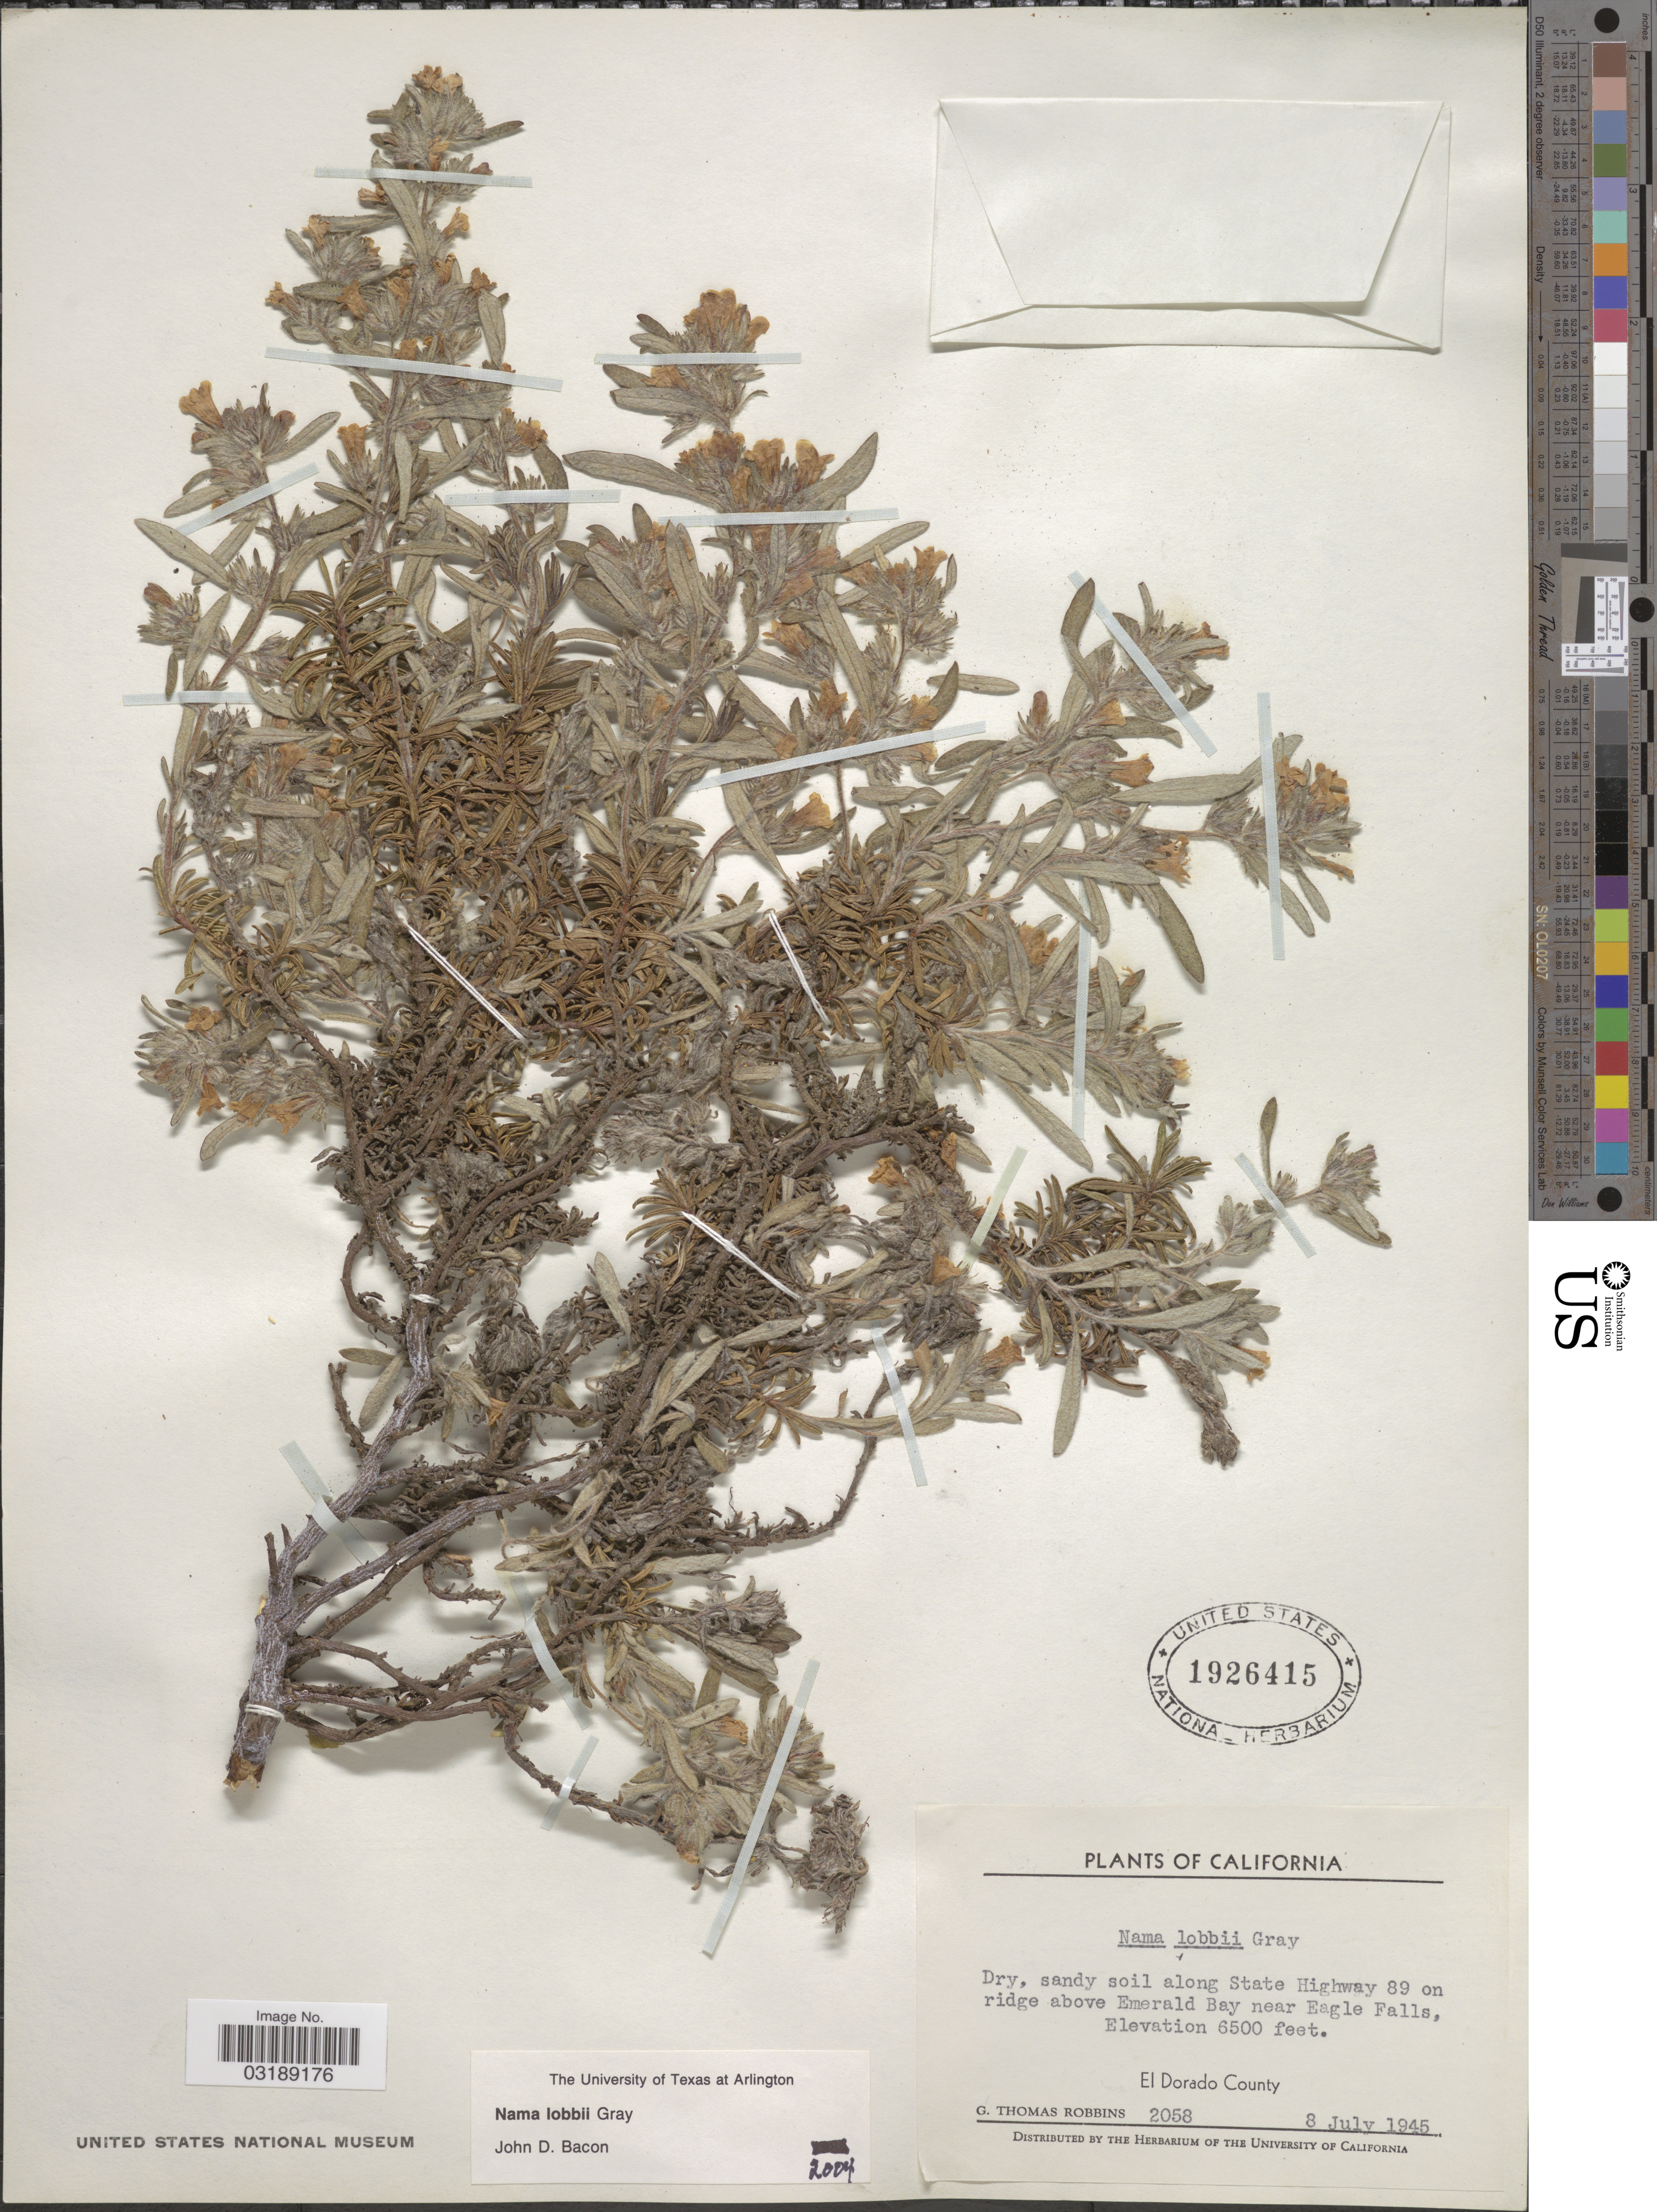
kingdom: Plantae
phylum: Tracheophyta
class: Magnoliopsida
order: Boraginales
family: Namaceae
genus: Nama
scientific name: Nama lobbii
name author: A. Gray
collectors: G. T. Robbins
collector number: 2058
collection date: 1945-07-08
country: United States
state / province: California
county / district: El Dorado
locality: Dry, sandy soil along State Highway 89 on ridge above Emerald Bay near Eagle Falls, El Dorado County.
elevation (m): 1981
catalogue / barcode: US 1926415